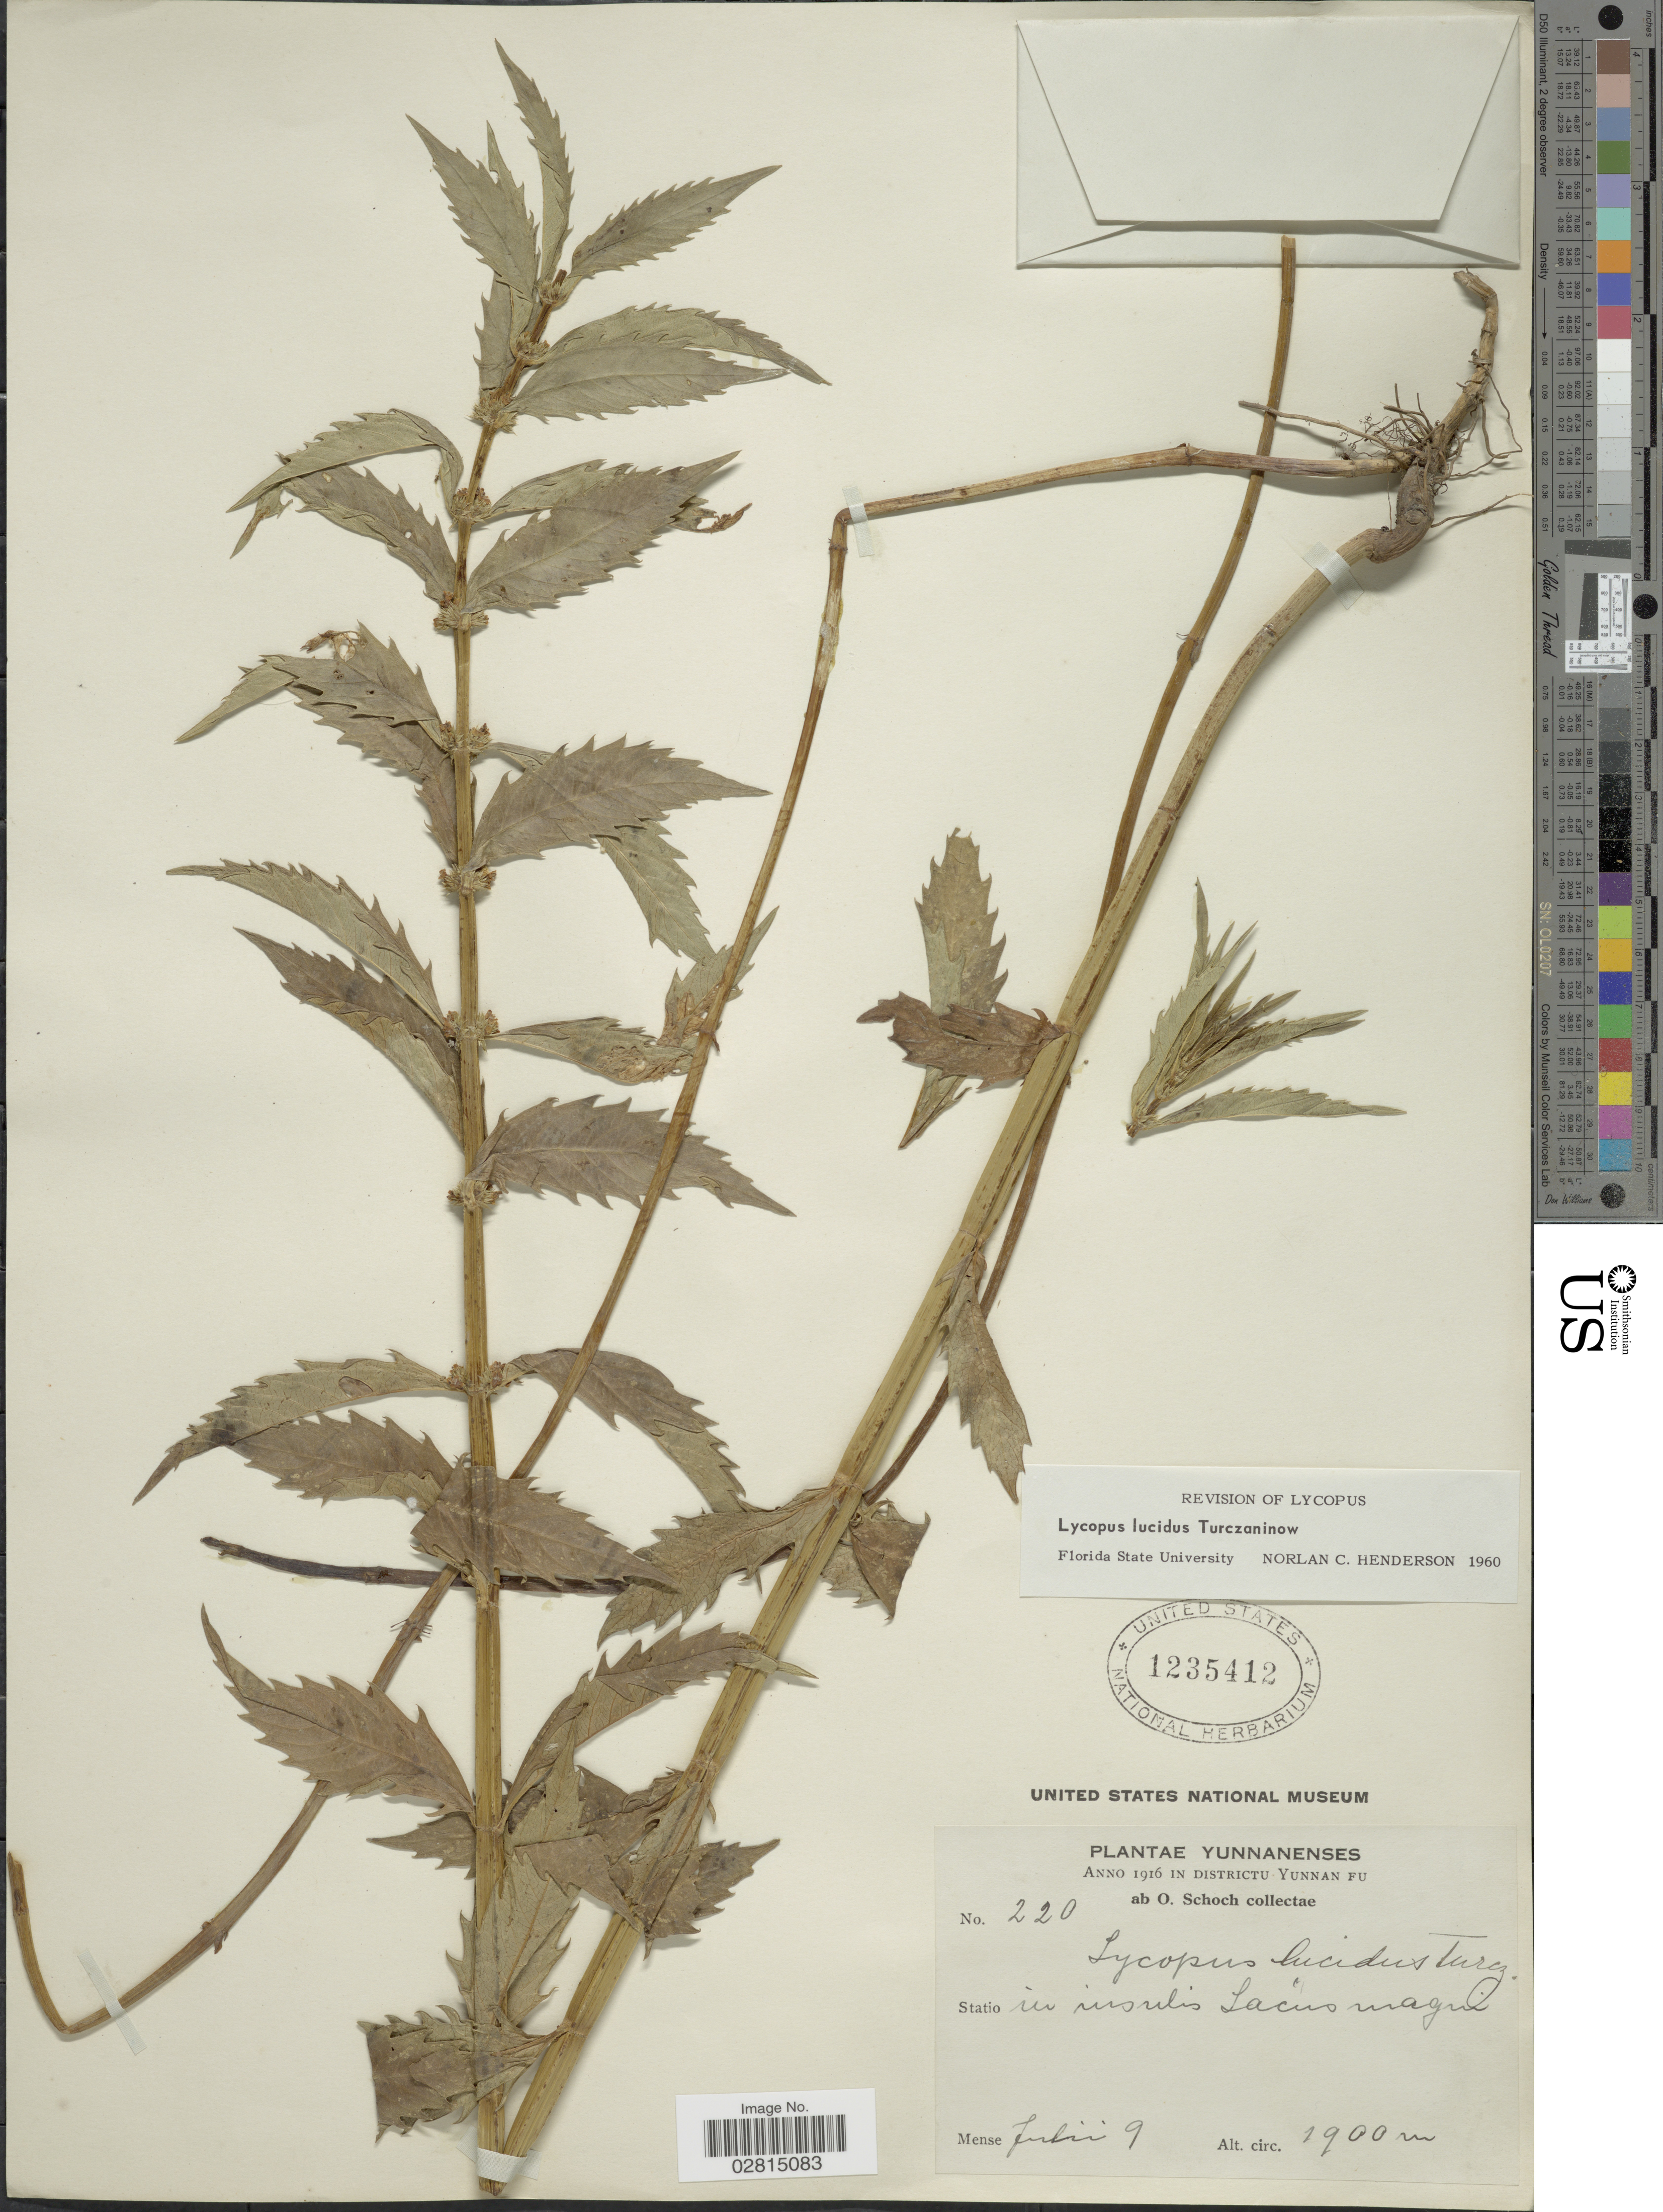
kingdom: Plantae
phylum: Tracheophyta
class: Magnoliopsida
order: Lamiales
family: Lamiaceae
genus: Lycopus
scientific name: Lycopus lucidus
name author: Turcz. ex Benth.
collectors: O. Schoch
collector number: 220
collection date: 1916-07-09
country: China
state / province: Yunnan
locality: Districtu Yunnan Fu, Statio in insulis Lacúsmagni [interpreted].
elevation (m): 1900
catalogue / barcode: US 1235412